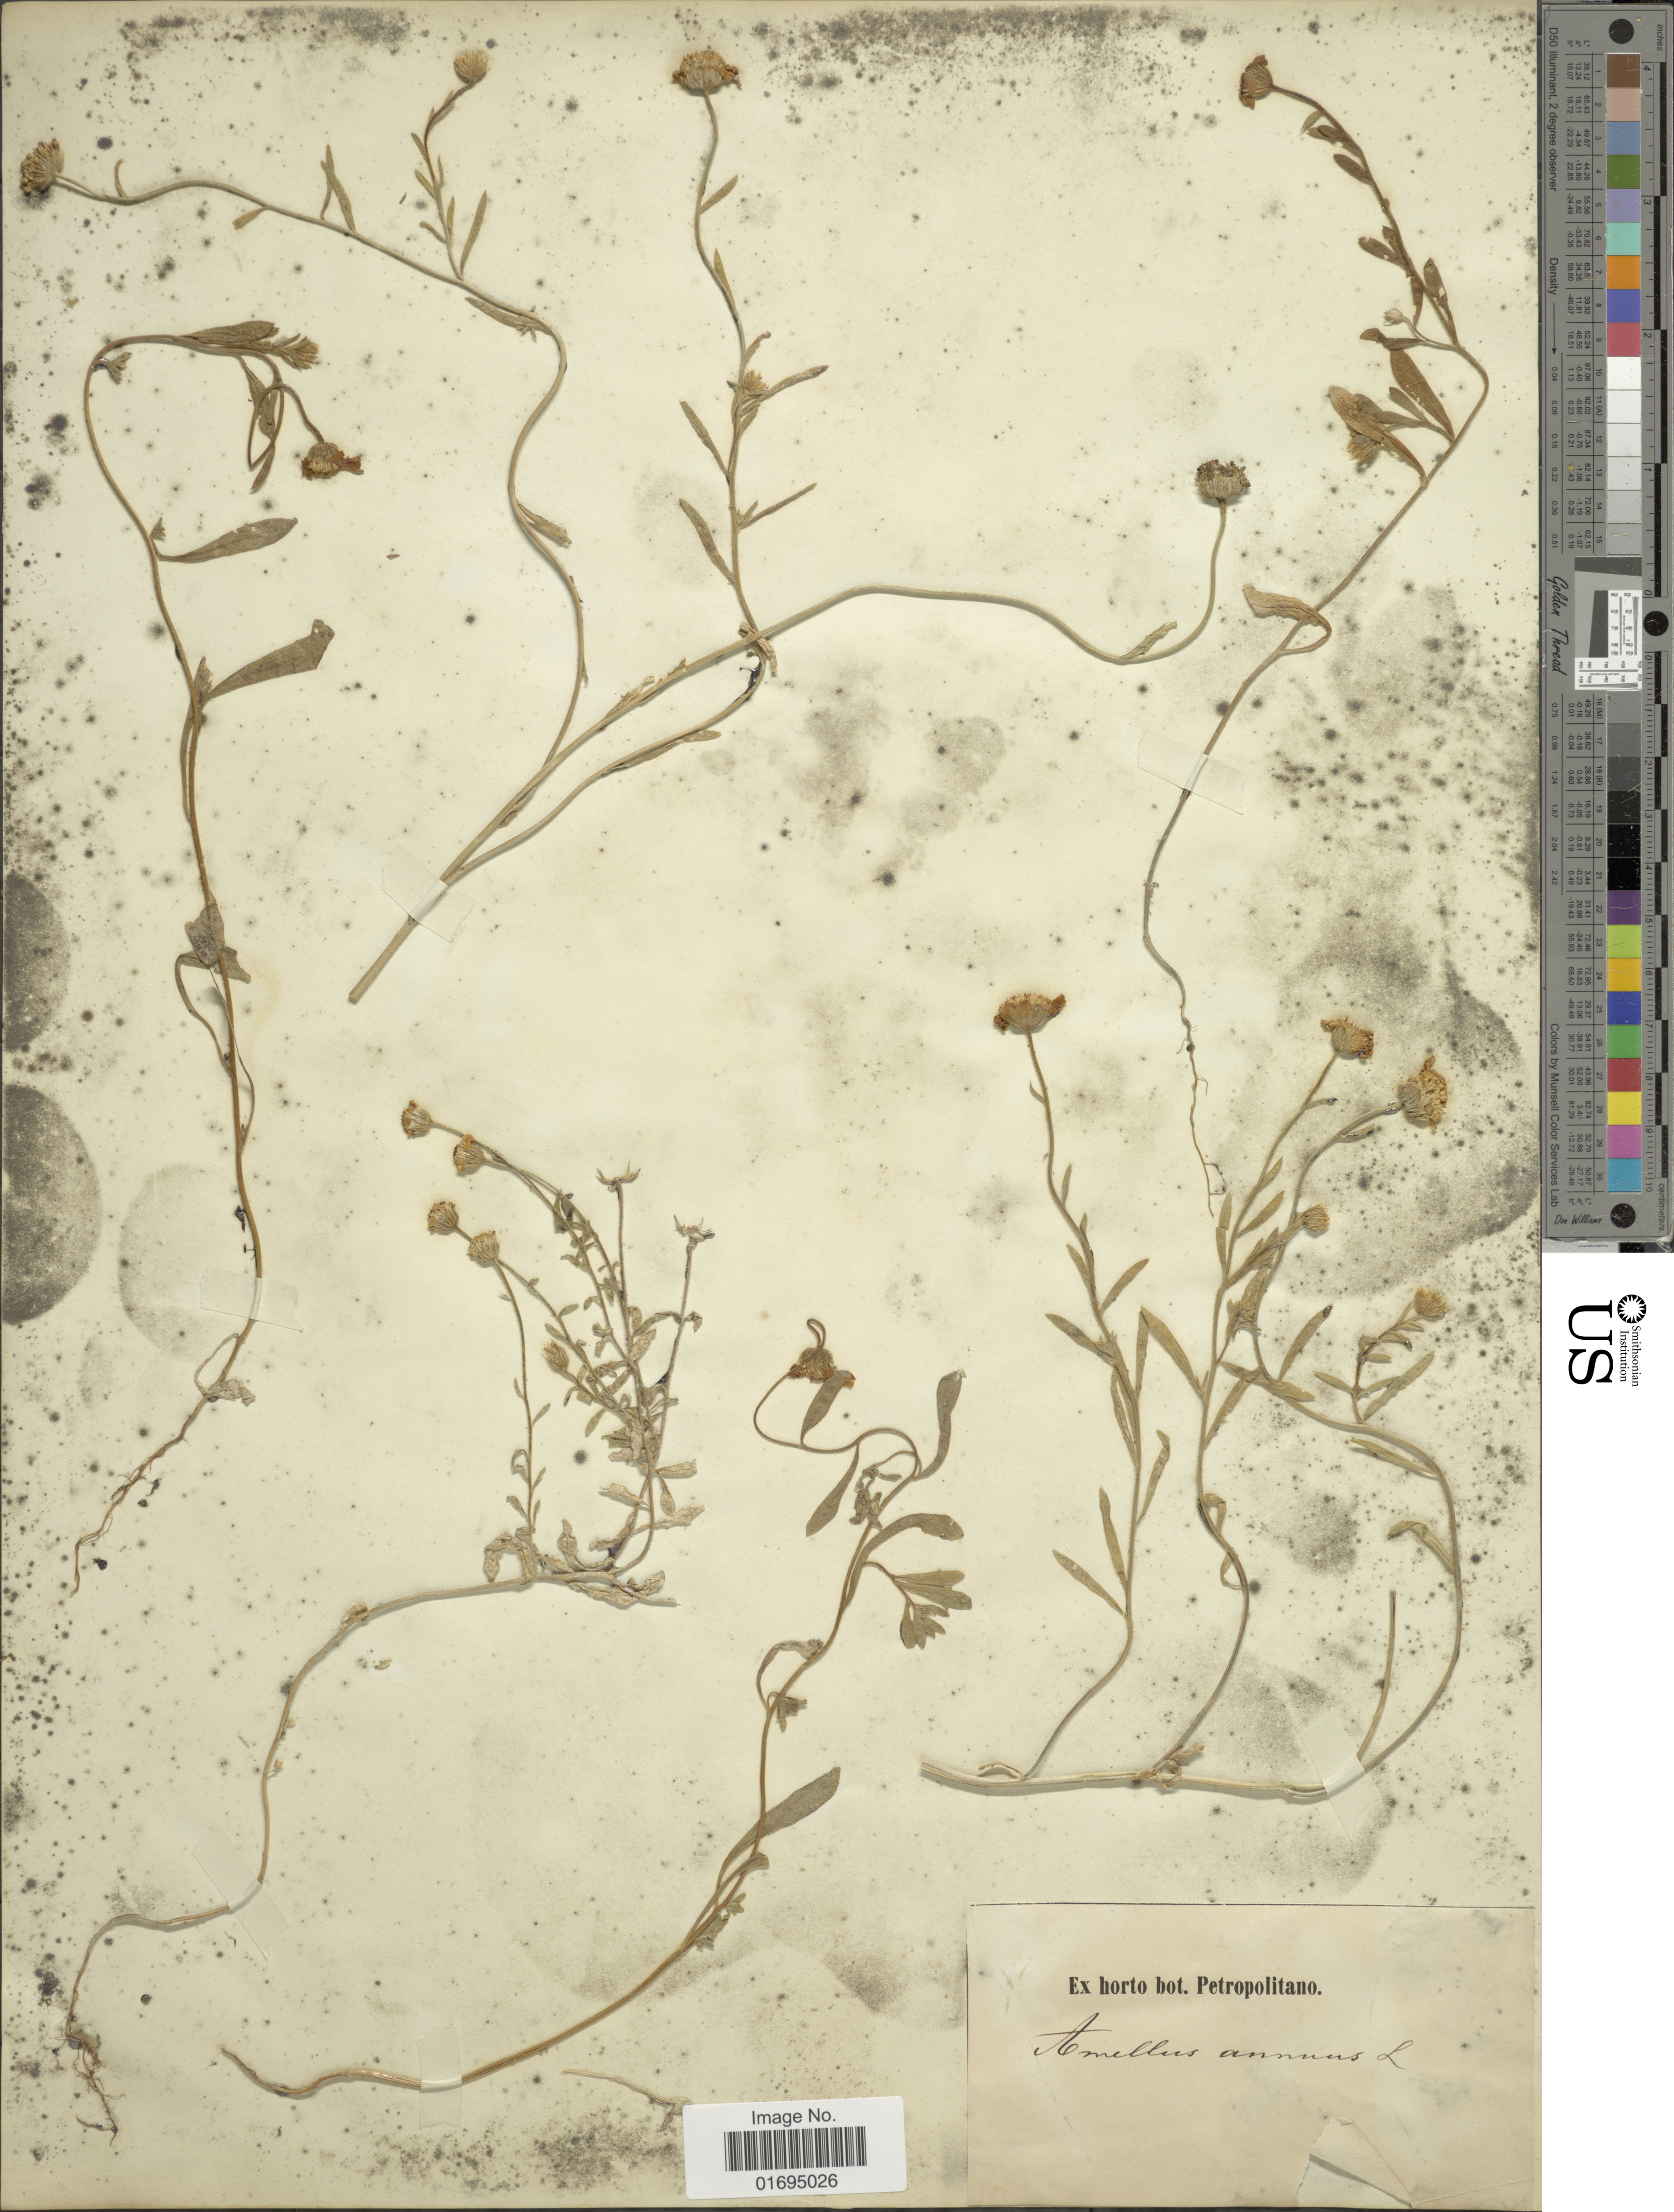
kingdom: Plantae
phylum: Tracheophyta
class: Magnoliopsida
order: Asterales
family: Asteraceae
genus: Amellus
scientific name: Amellus annuus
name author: Willd.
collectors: ex Horto Bot. Petropolitano